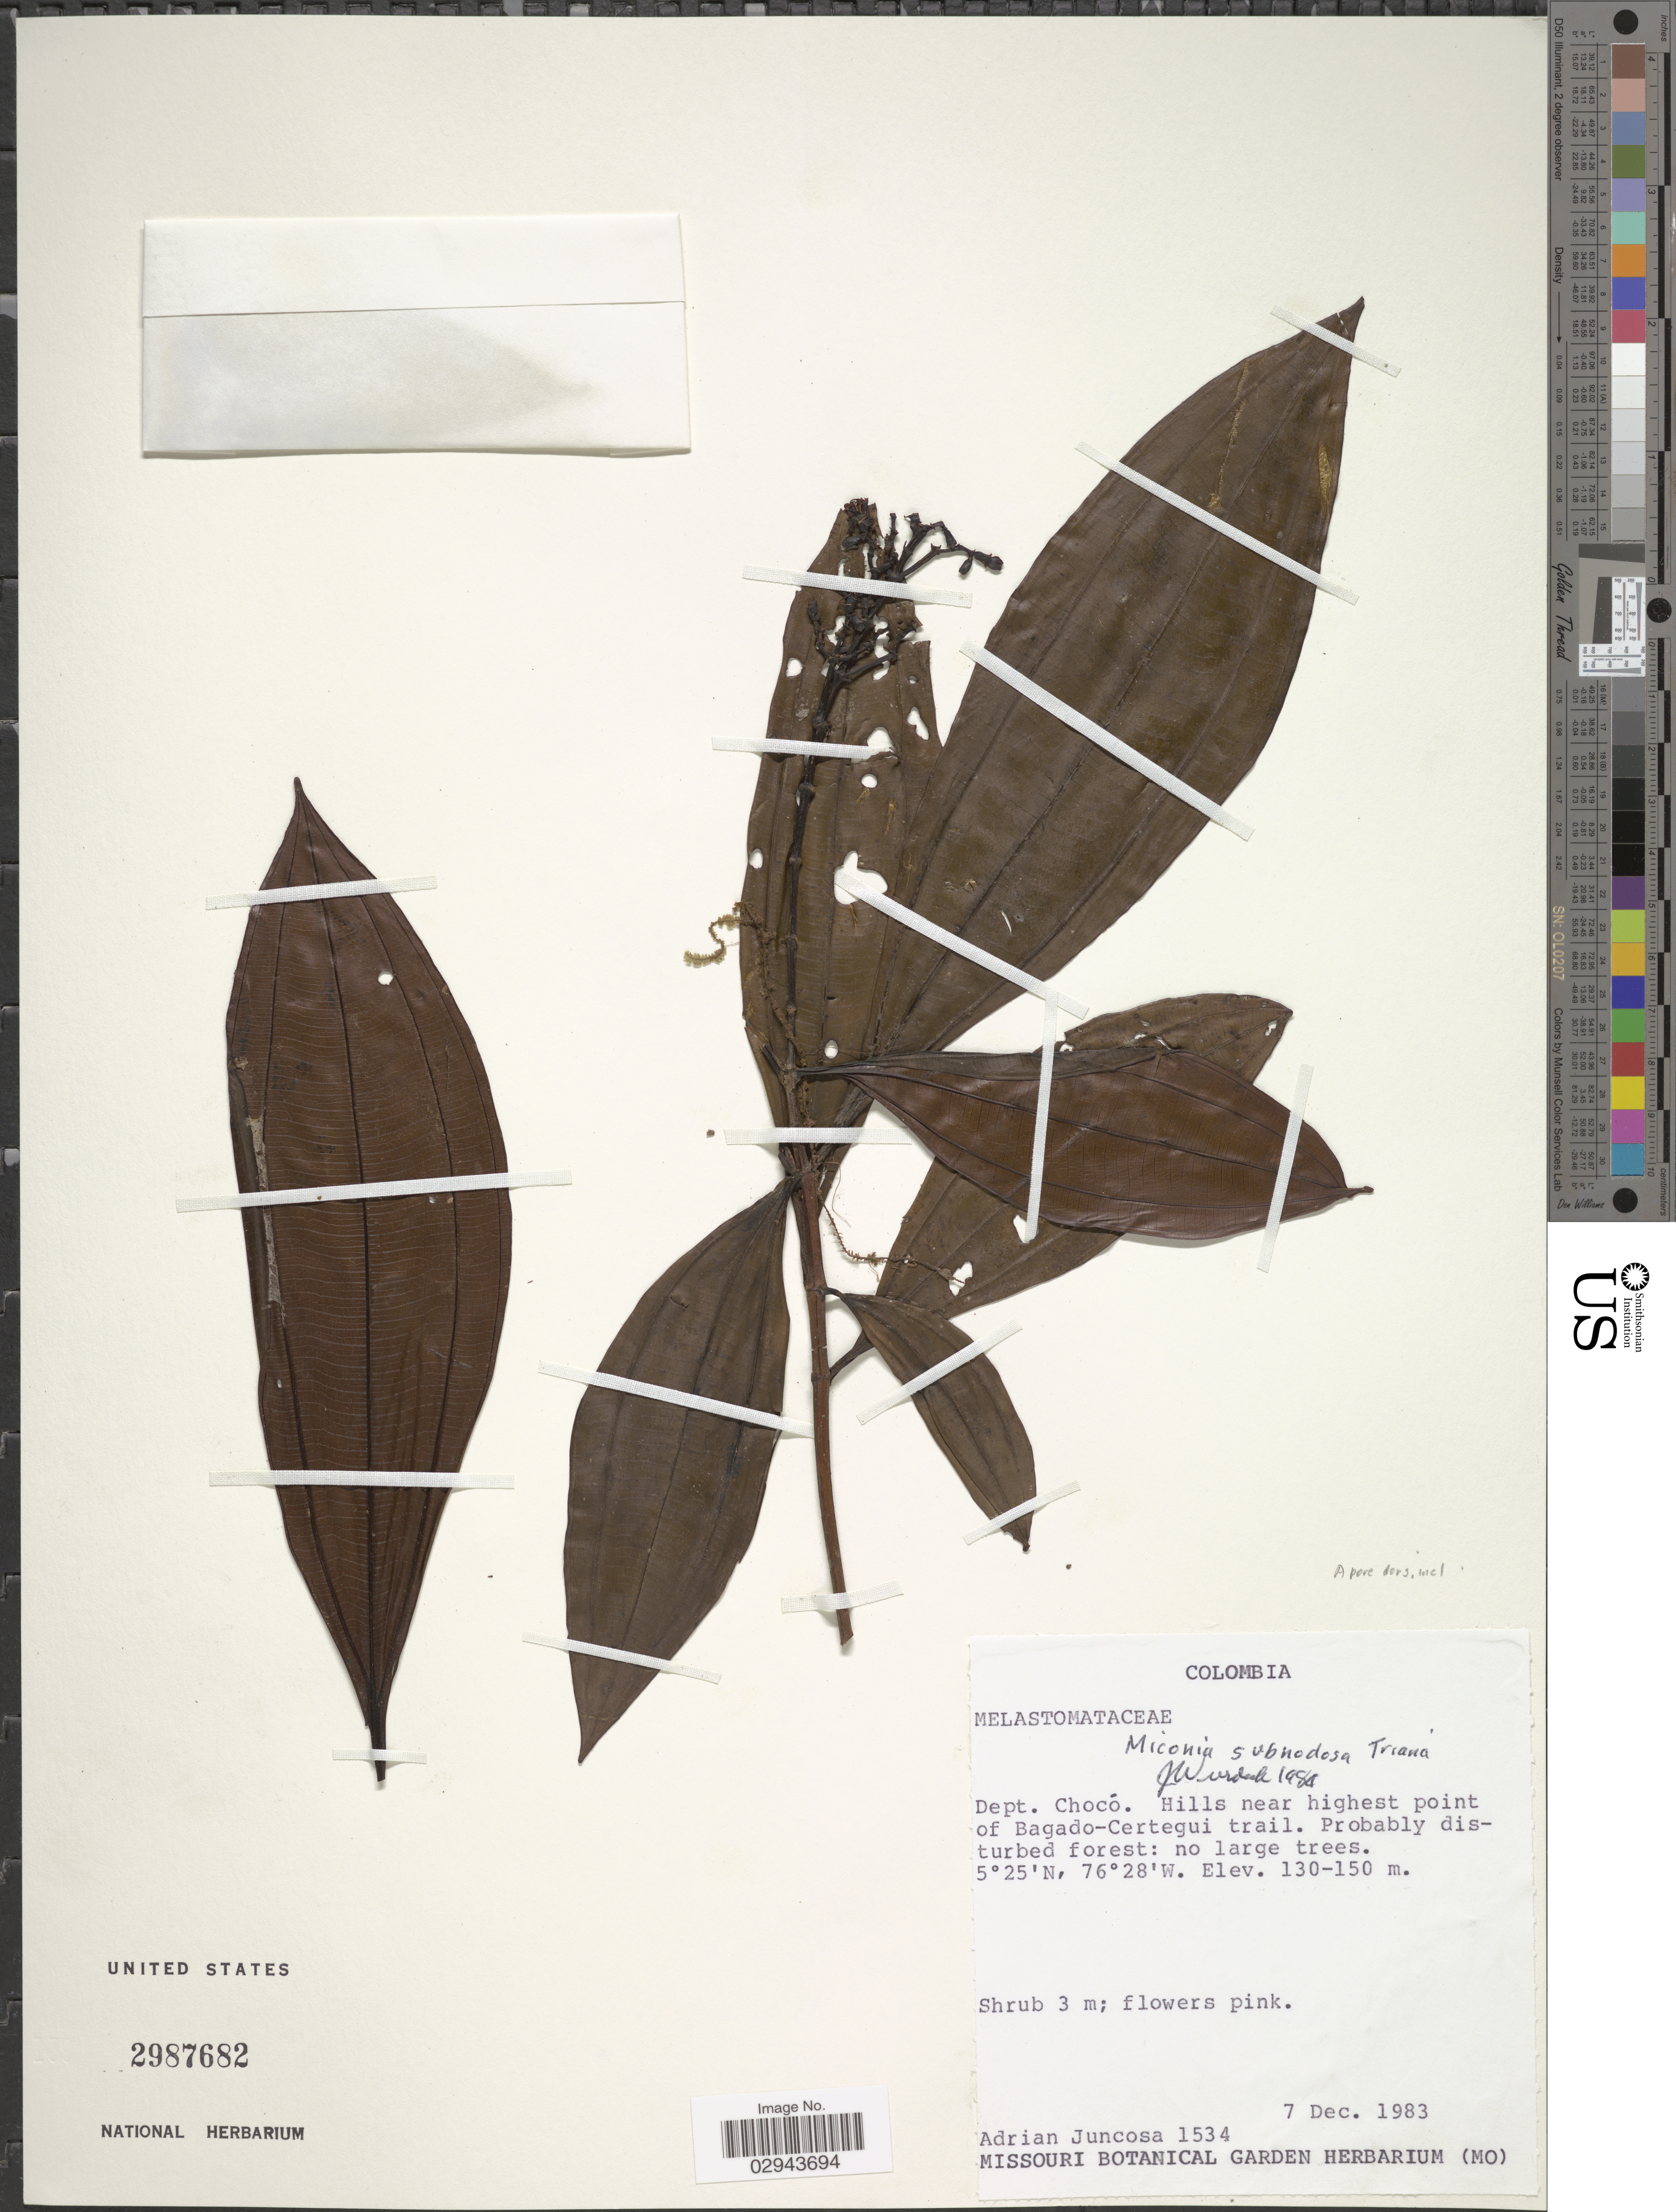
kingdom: Plantae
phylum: Tracheophyta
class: Magnoliopsida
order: Myrtales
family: Melastomataceae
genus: Miconia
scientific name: Miconia subnodosa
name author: Triana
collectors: A. Juncosa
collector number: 1534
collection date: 1983-12-07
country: Colombia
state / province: Chocó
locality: Dept. Chocó. Hills near highest point of Bagado-Certegui trail.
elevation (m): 130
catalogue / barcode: US 2987682